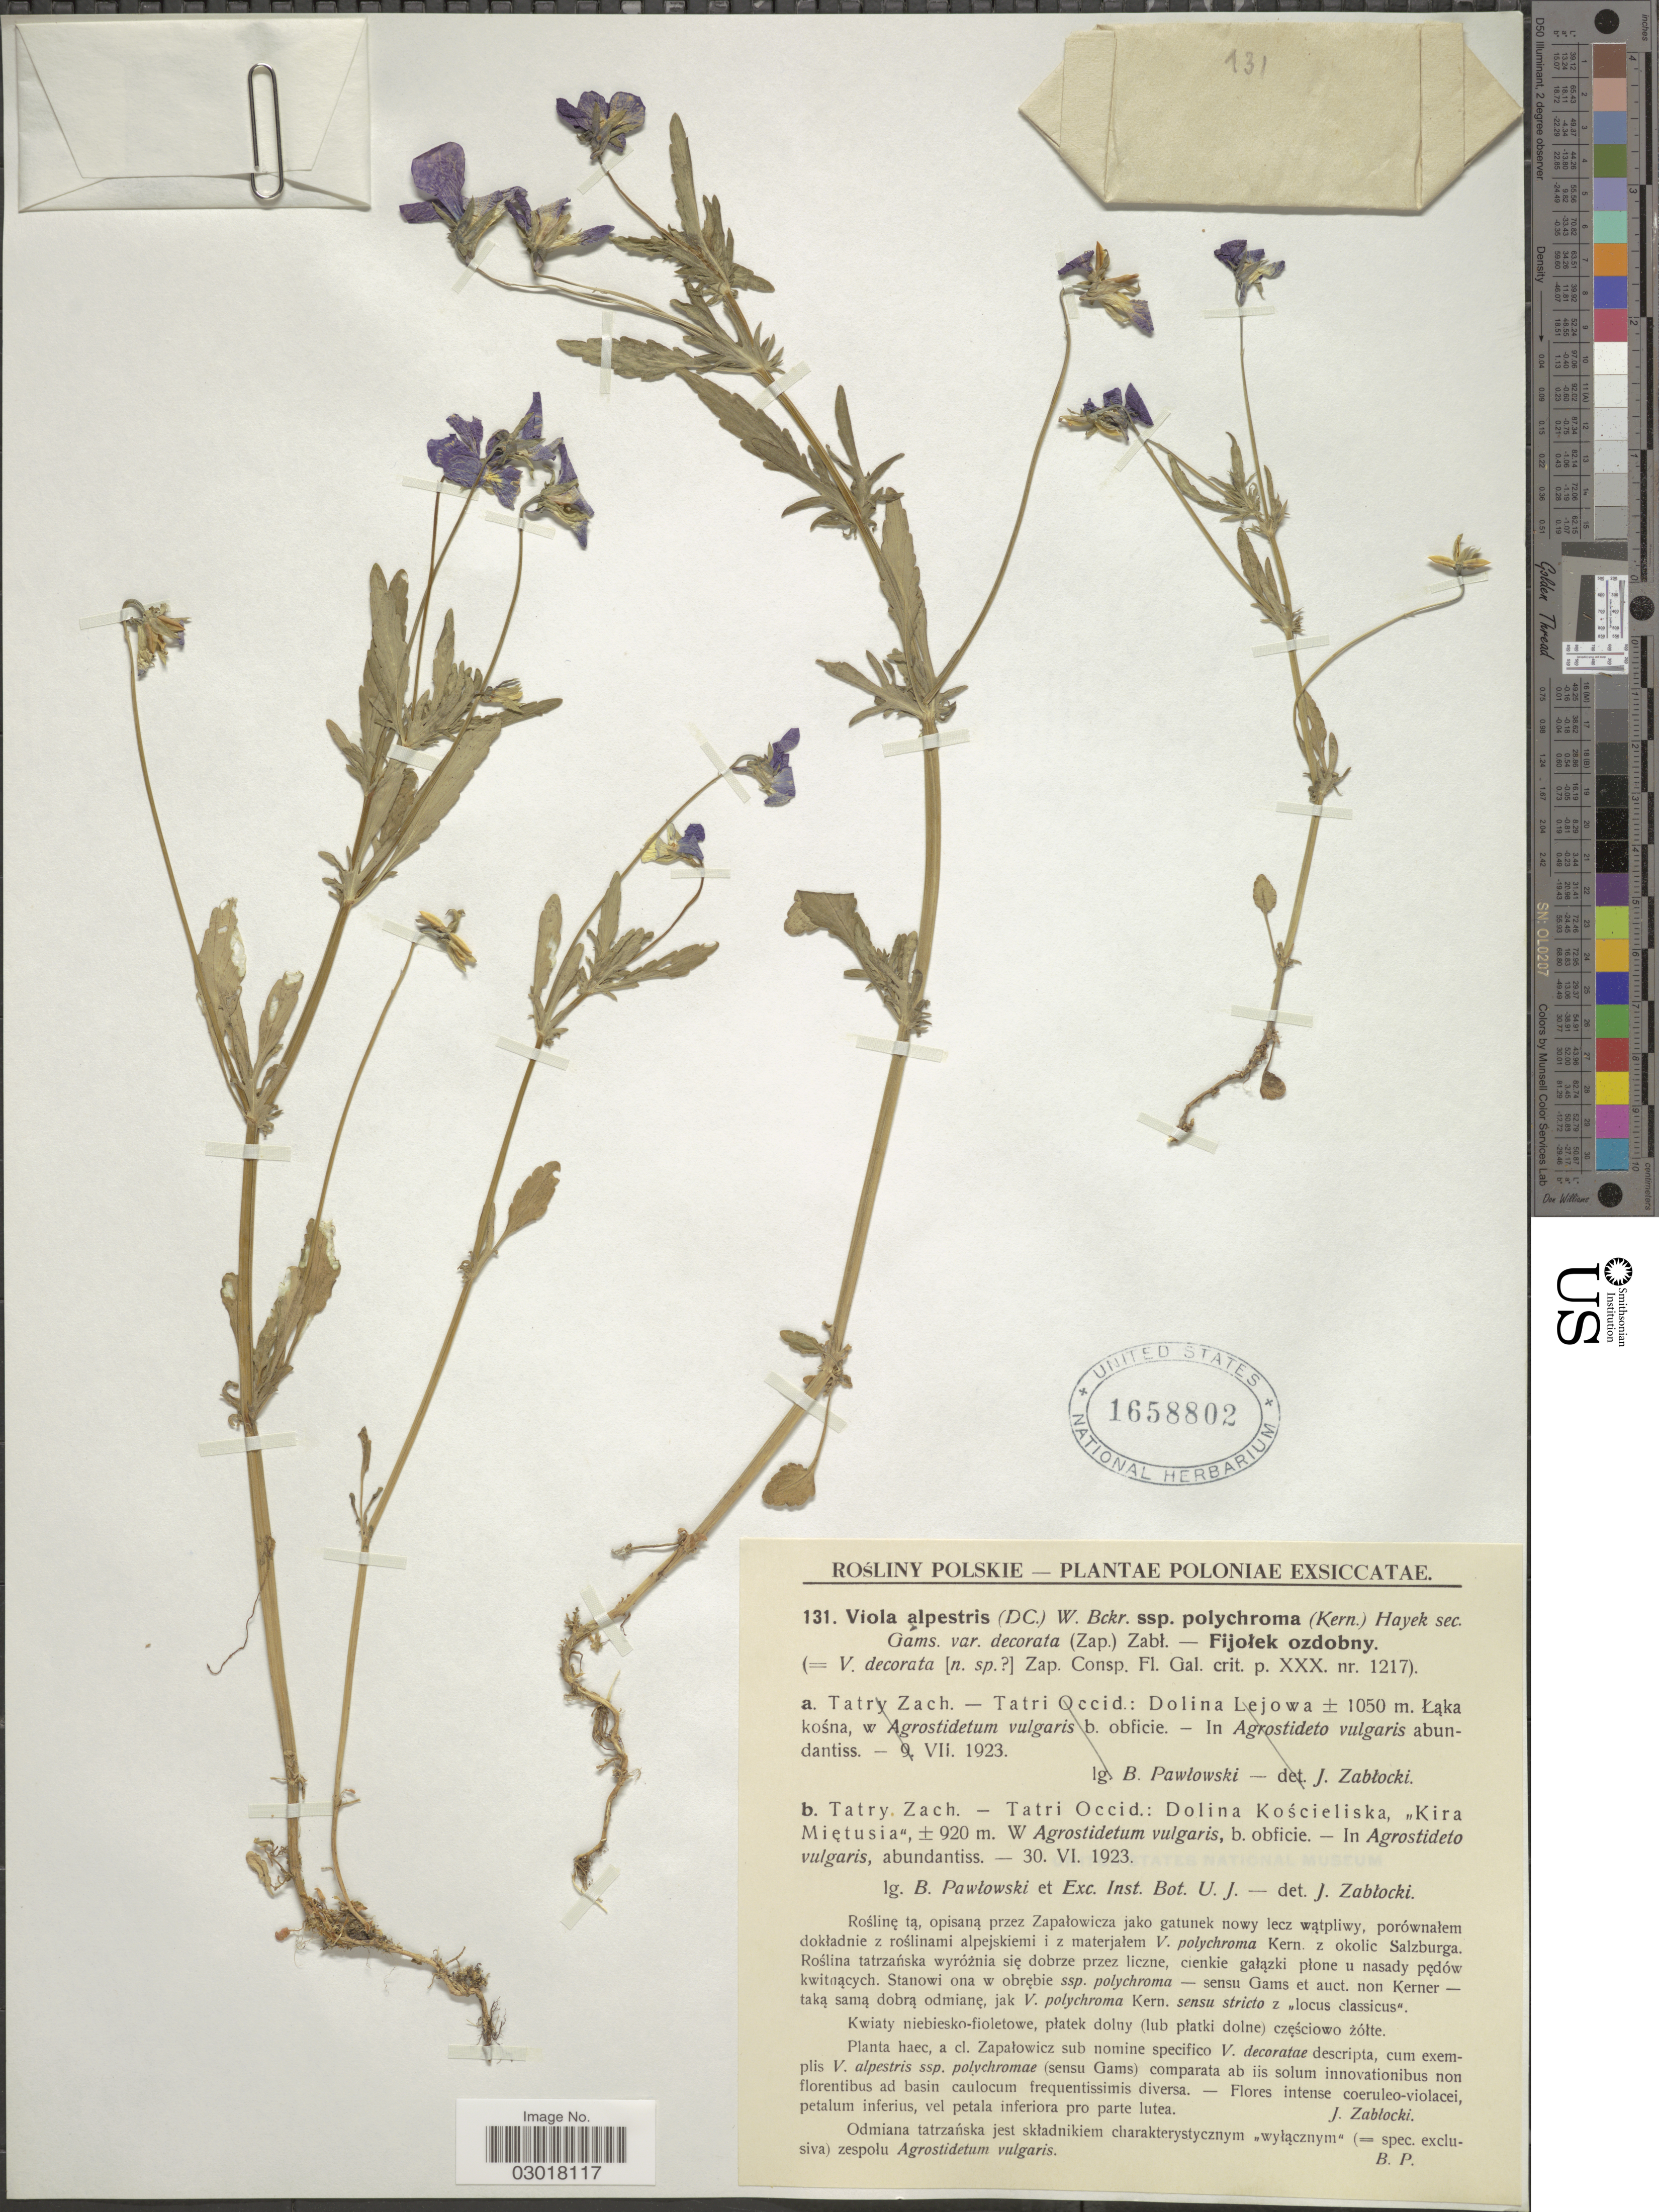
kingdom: Plantae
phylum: Tracheophyta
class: Magnoliopsida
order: Malpighiales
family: Violaceae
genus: Viola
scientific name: Viola alpestris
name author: Jord.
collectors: B. Pawlowski & Exch. Inst. Bot. U.J.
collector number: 131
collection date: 1923-06-30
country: Poland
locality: Poloniae. Tatry Zach. - Tatri Occid.: Dolina Koscieliska "Kira Mietusia".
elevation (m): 920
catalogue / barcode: US 1658802